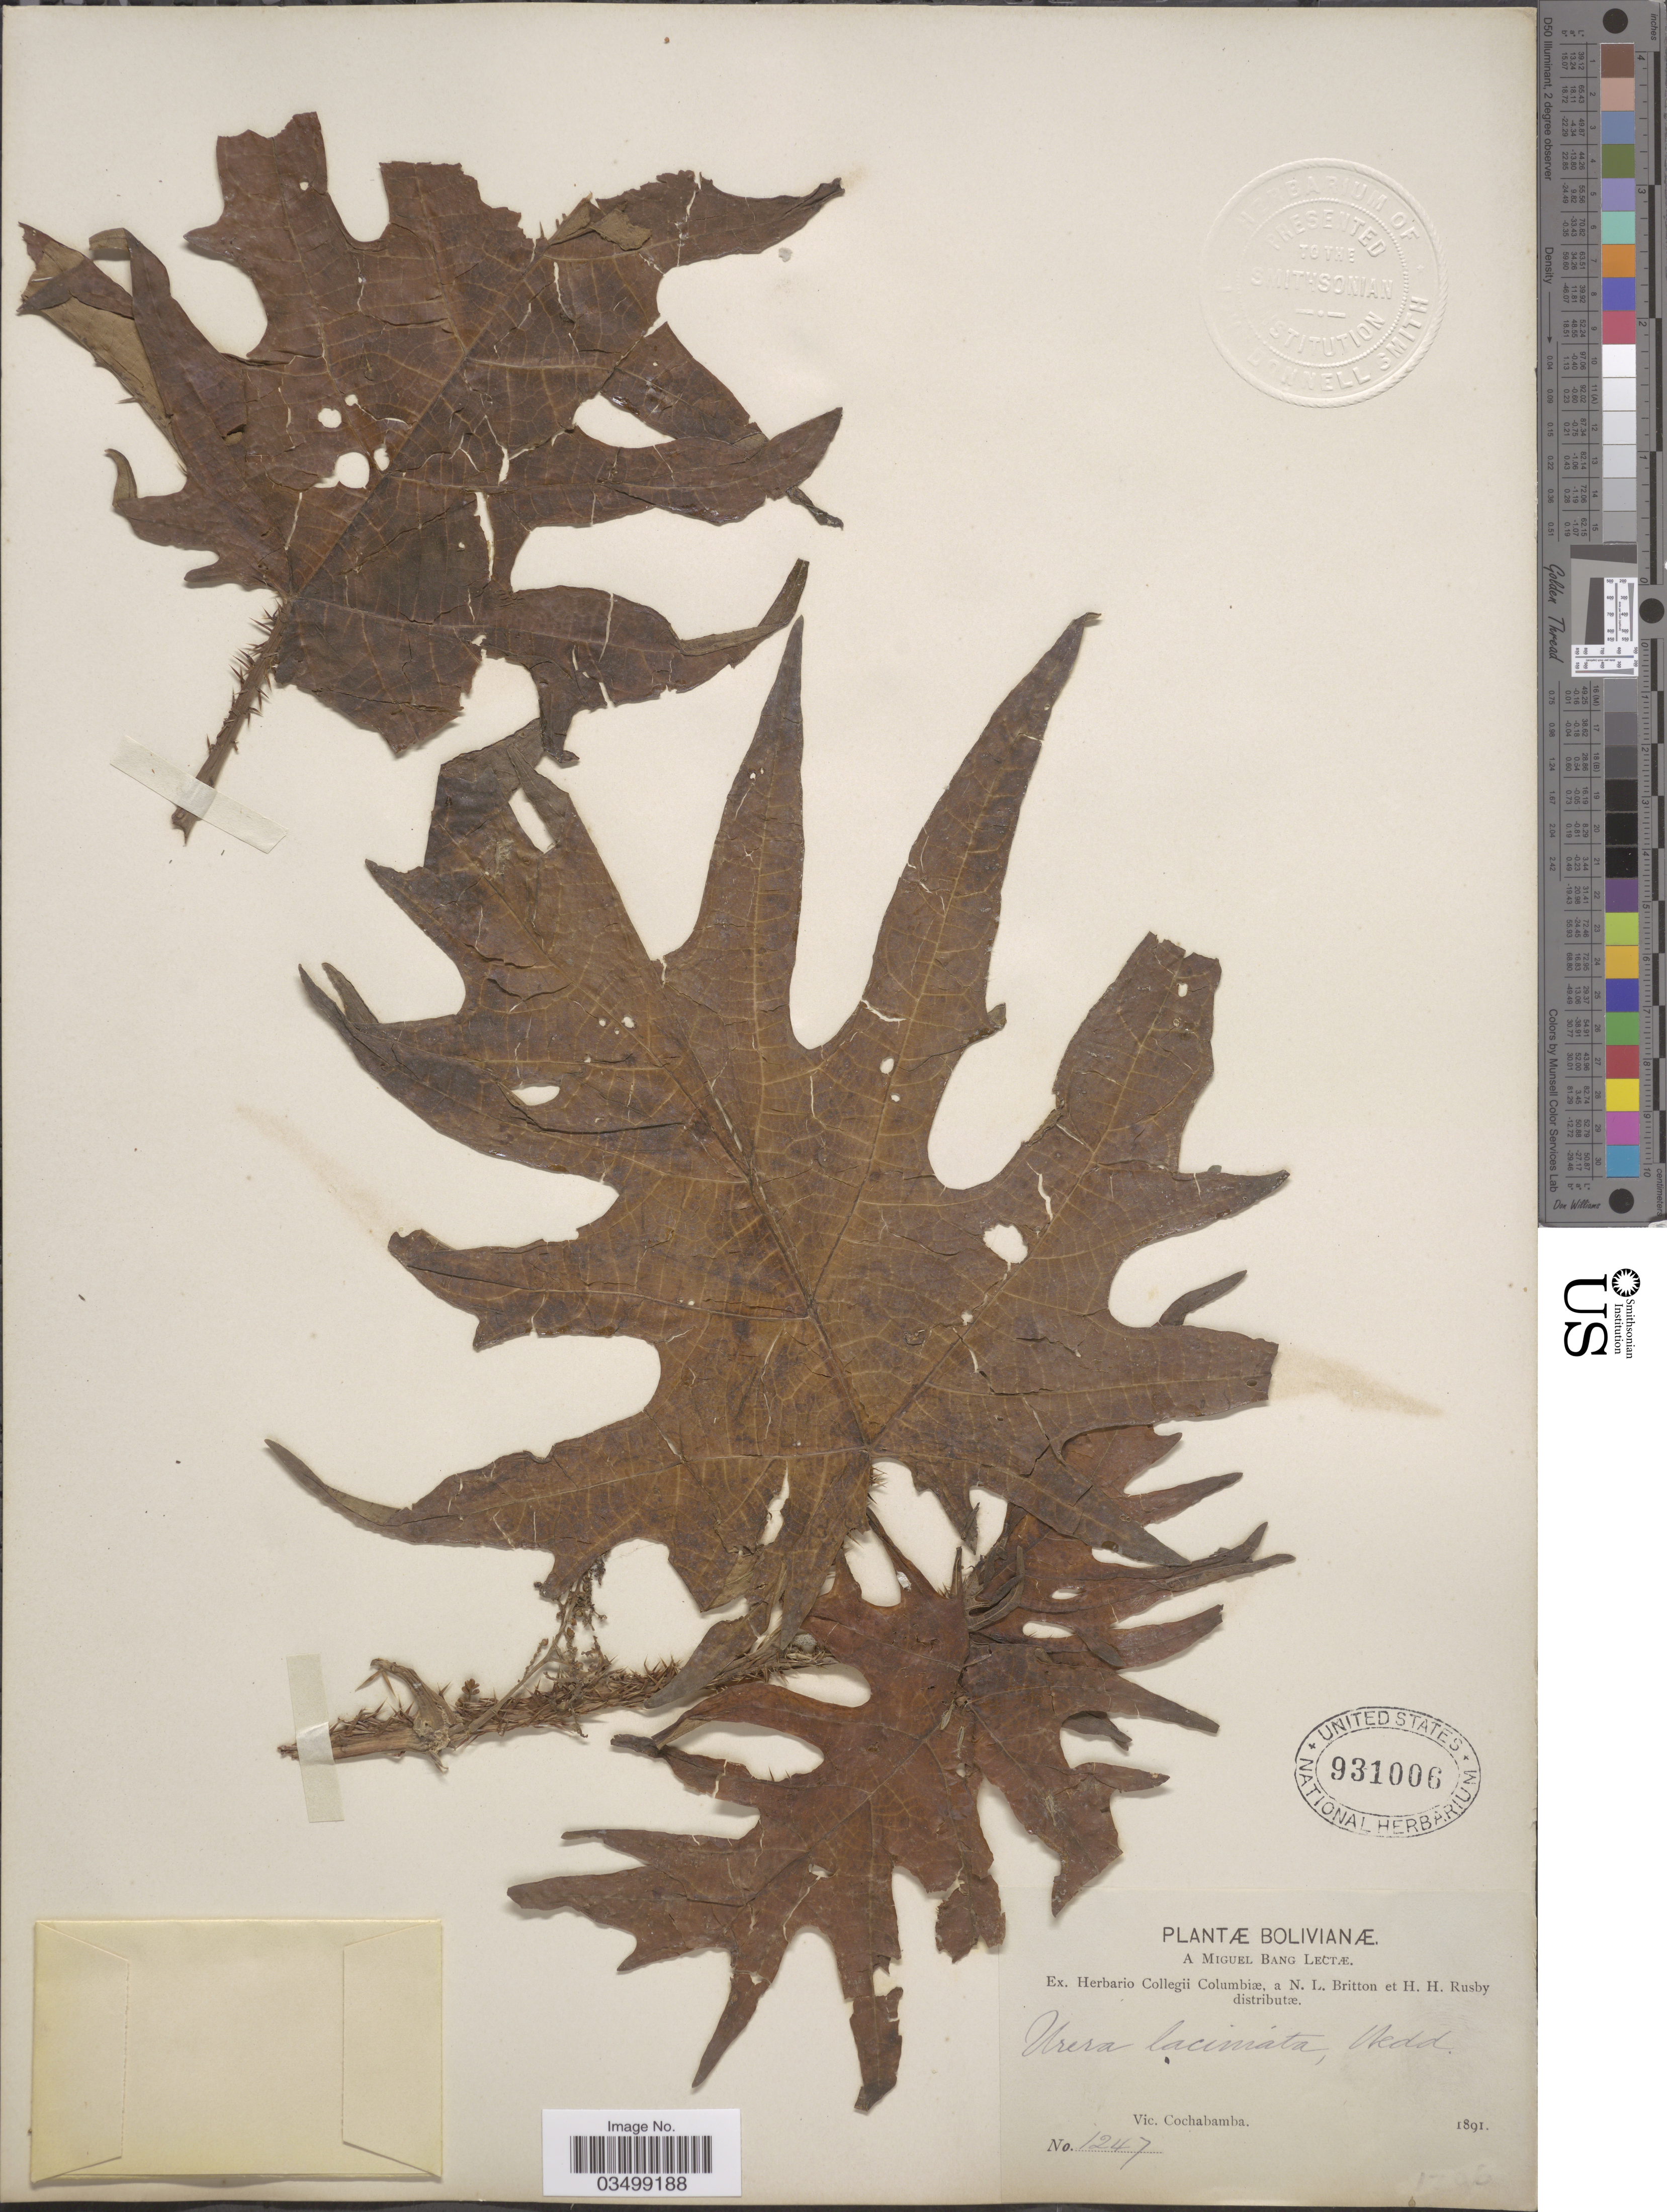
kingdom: Plantae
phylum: Tracheophyta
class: Magnoliopsida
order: Rosales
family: Urticaceae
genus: Urera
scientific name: Urera laciniata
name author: (Gaudich.) Wedd.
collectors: M. Bang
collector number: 1247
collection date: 1891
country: Bolivia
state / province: Cochabamba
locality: Vic. Cochabamba.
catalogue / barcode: US 931006